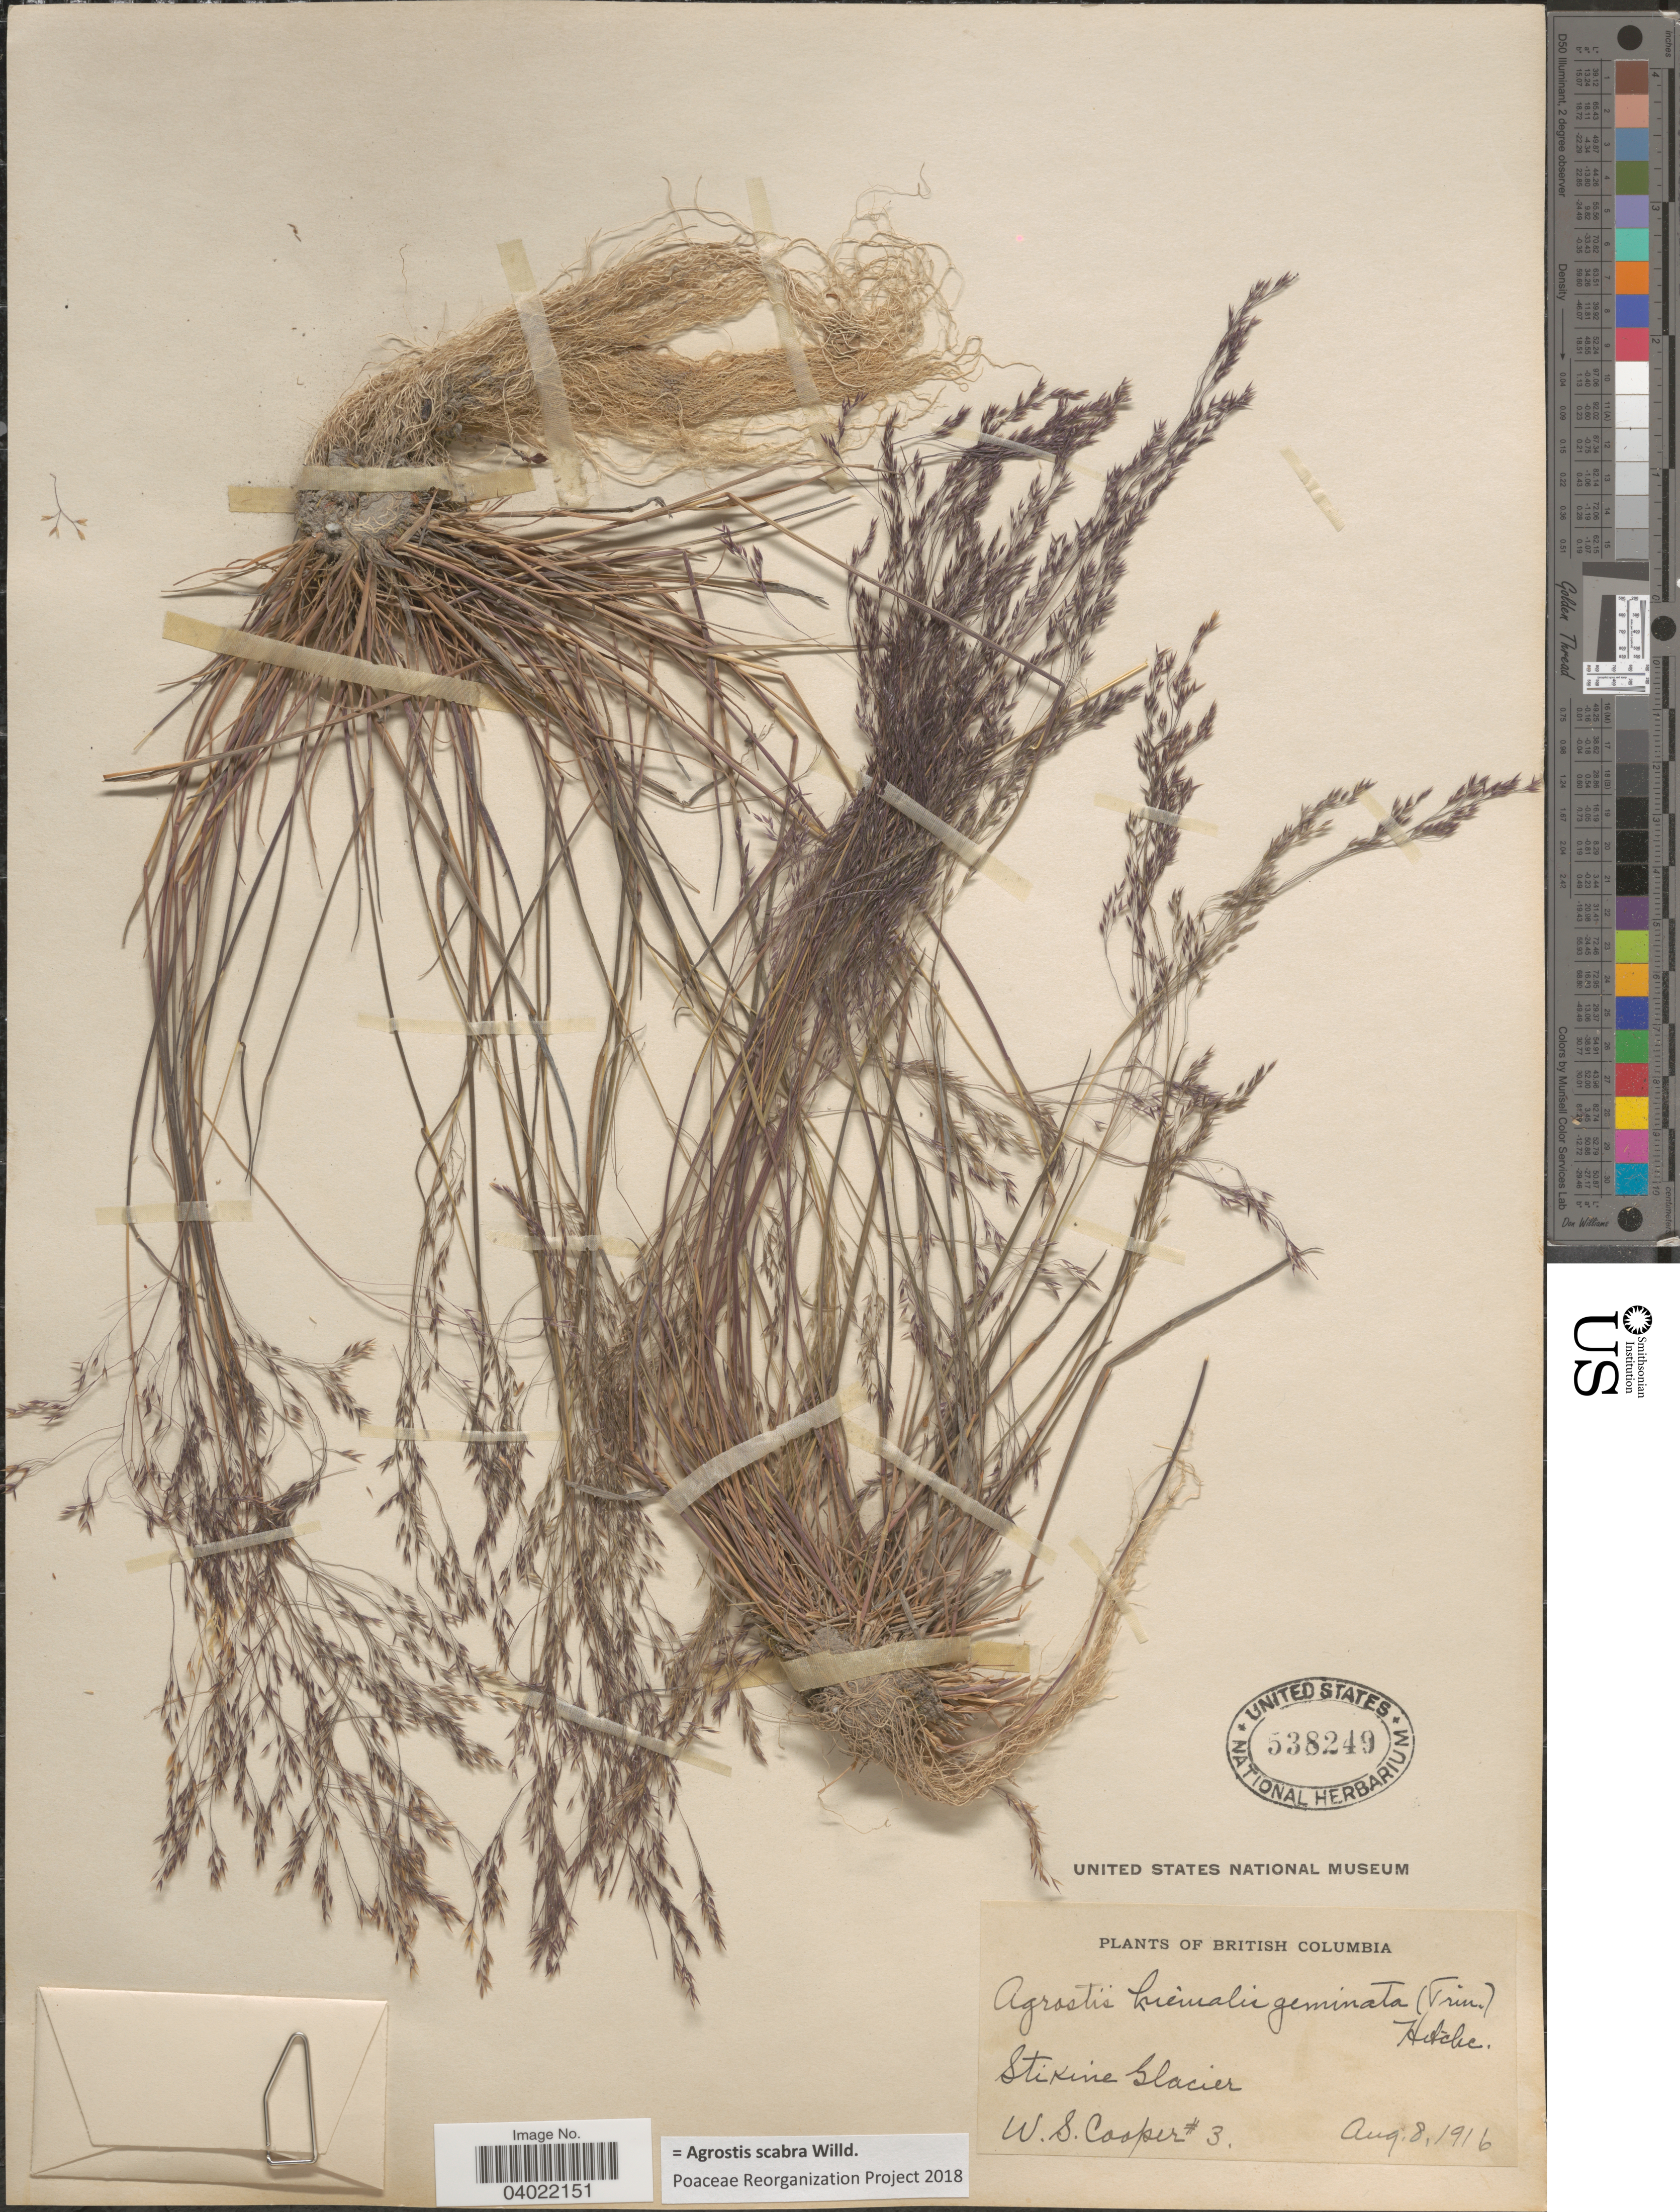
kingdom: Plantae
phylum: Tracheophyta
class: Liliopsida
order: Poales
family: Poaceae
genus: Agrostis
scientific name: Agrostis scabra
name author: Willd.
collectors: W. Cooper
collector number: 3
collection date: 1916-08-08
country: Canada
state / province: British Columbia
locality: Stikine Glacier.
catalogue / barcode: US 538249